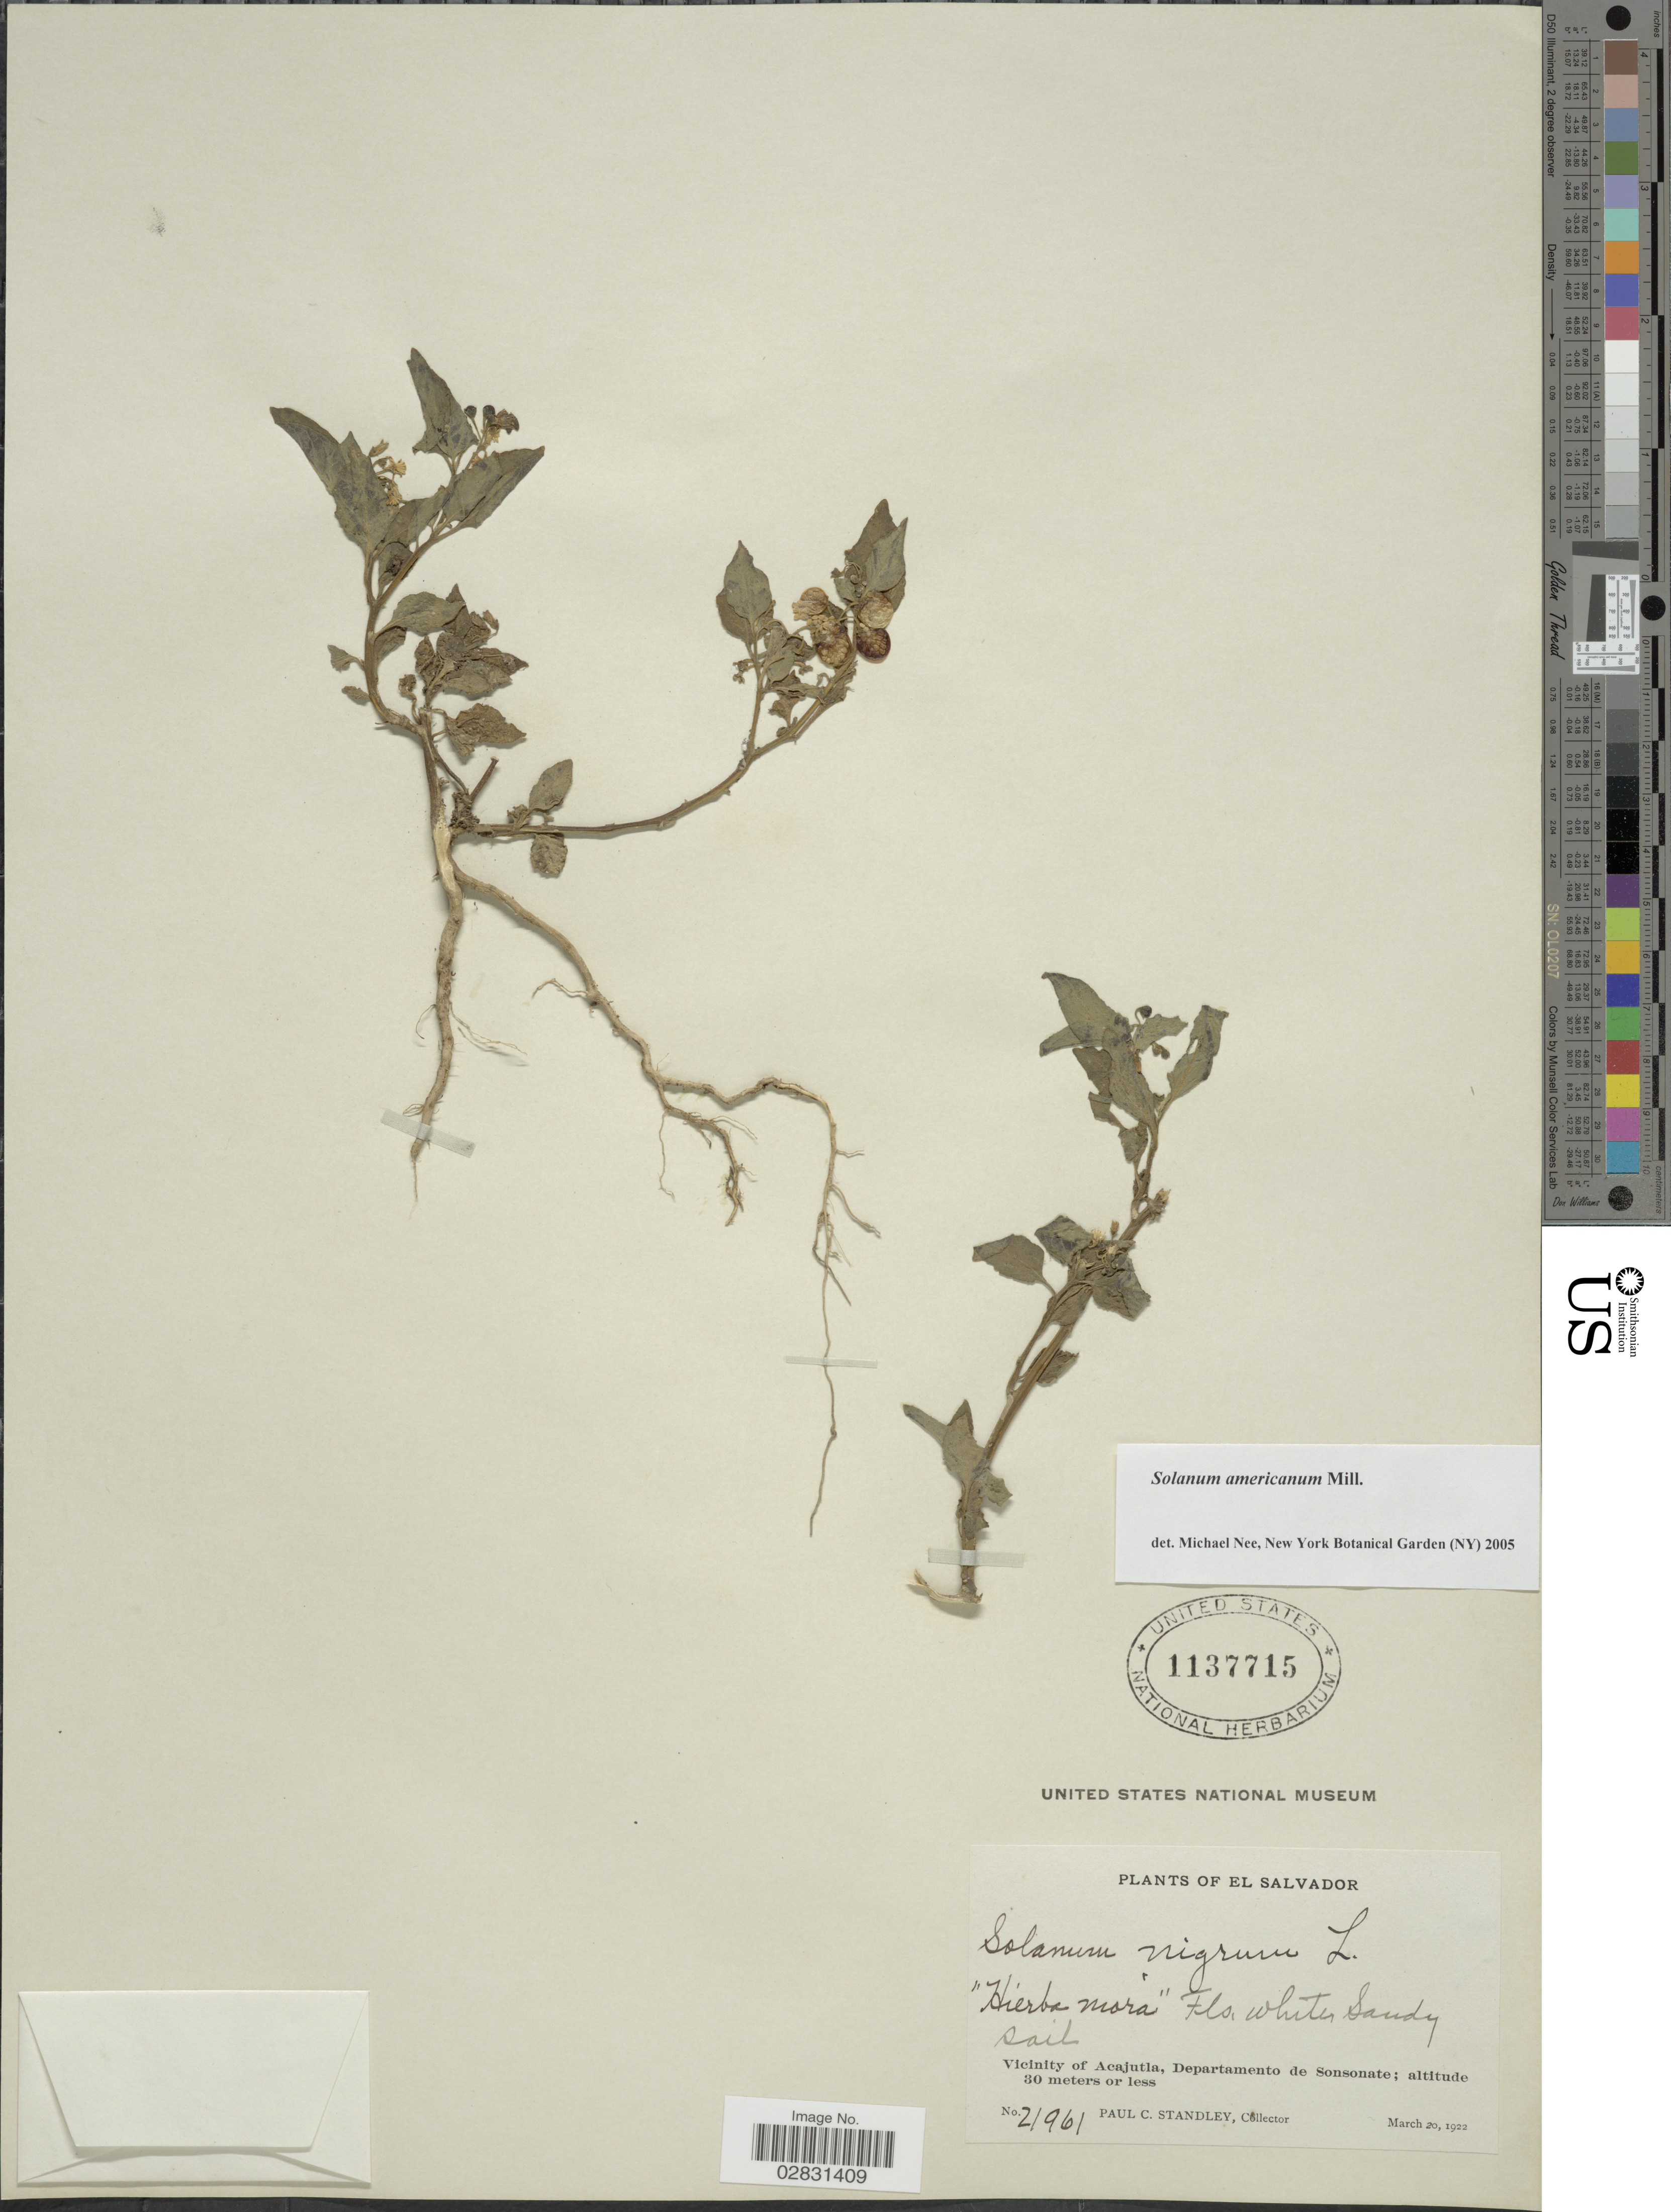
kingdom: Plantae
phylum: Tracheophyta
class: Magnoliopsida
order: Solanales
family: Solanaceae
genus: Solanum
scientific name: Solanum americanum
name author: Mill.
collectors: P. C. Standley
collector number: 21961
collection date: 1922-03-20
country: El Salvador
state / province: Sonsonate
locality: Vicinity of Acajutla, Departamento de Sonsonate.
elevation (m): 30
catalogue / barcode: US 1137715